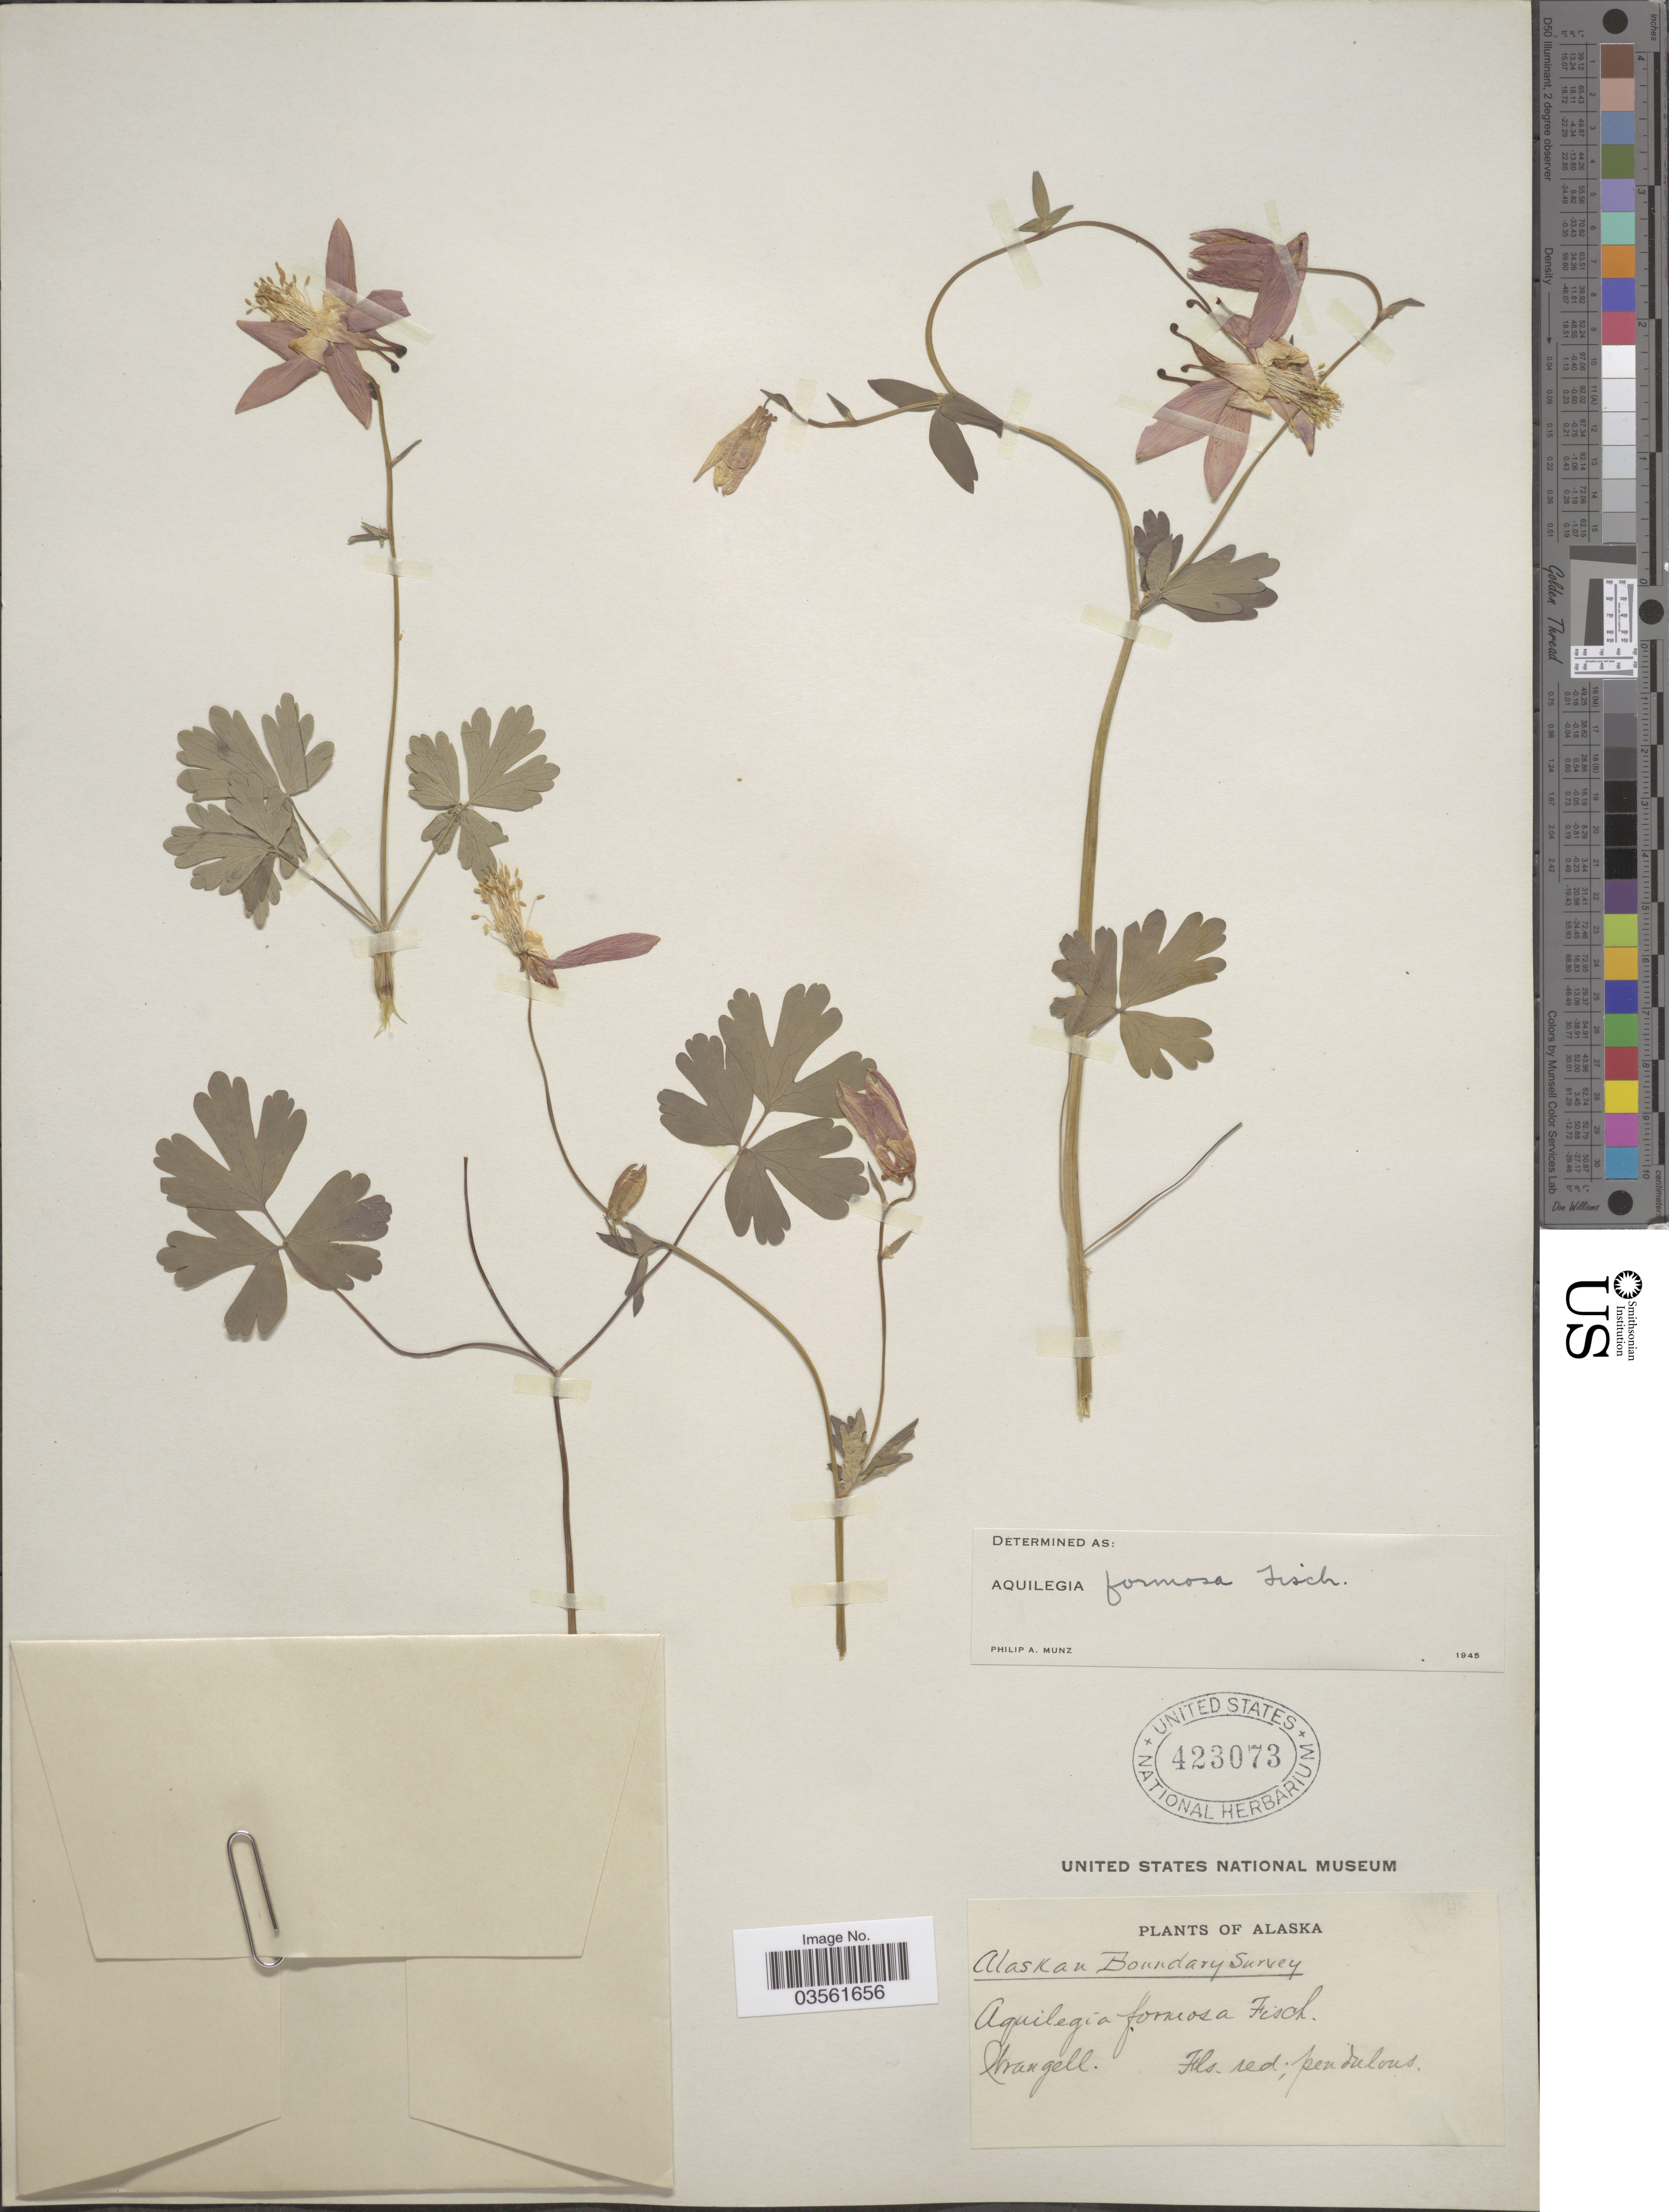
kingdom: Plantae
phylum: Tracheophyta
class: Magnoliopsida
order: Ranunculales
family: Ranunculaceae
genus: Aquilegia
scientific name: Aquilegia formosa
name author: Fisch. ex DC.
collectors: Wrangell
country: United States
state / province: Alaska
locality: Alaskan Boundary.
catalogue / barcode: US 423073